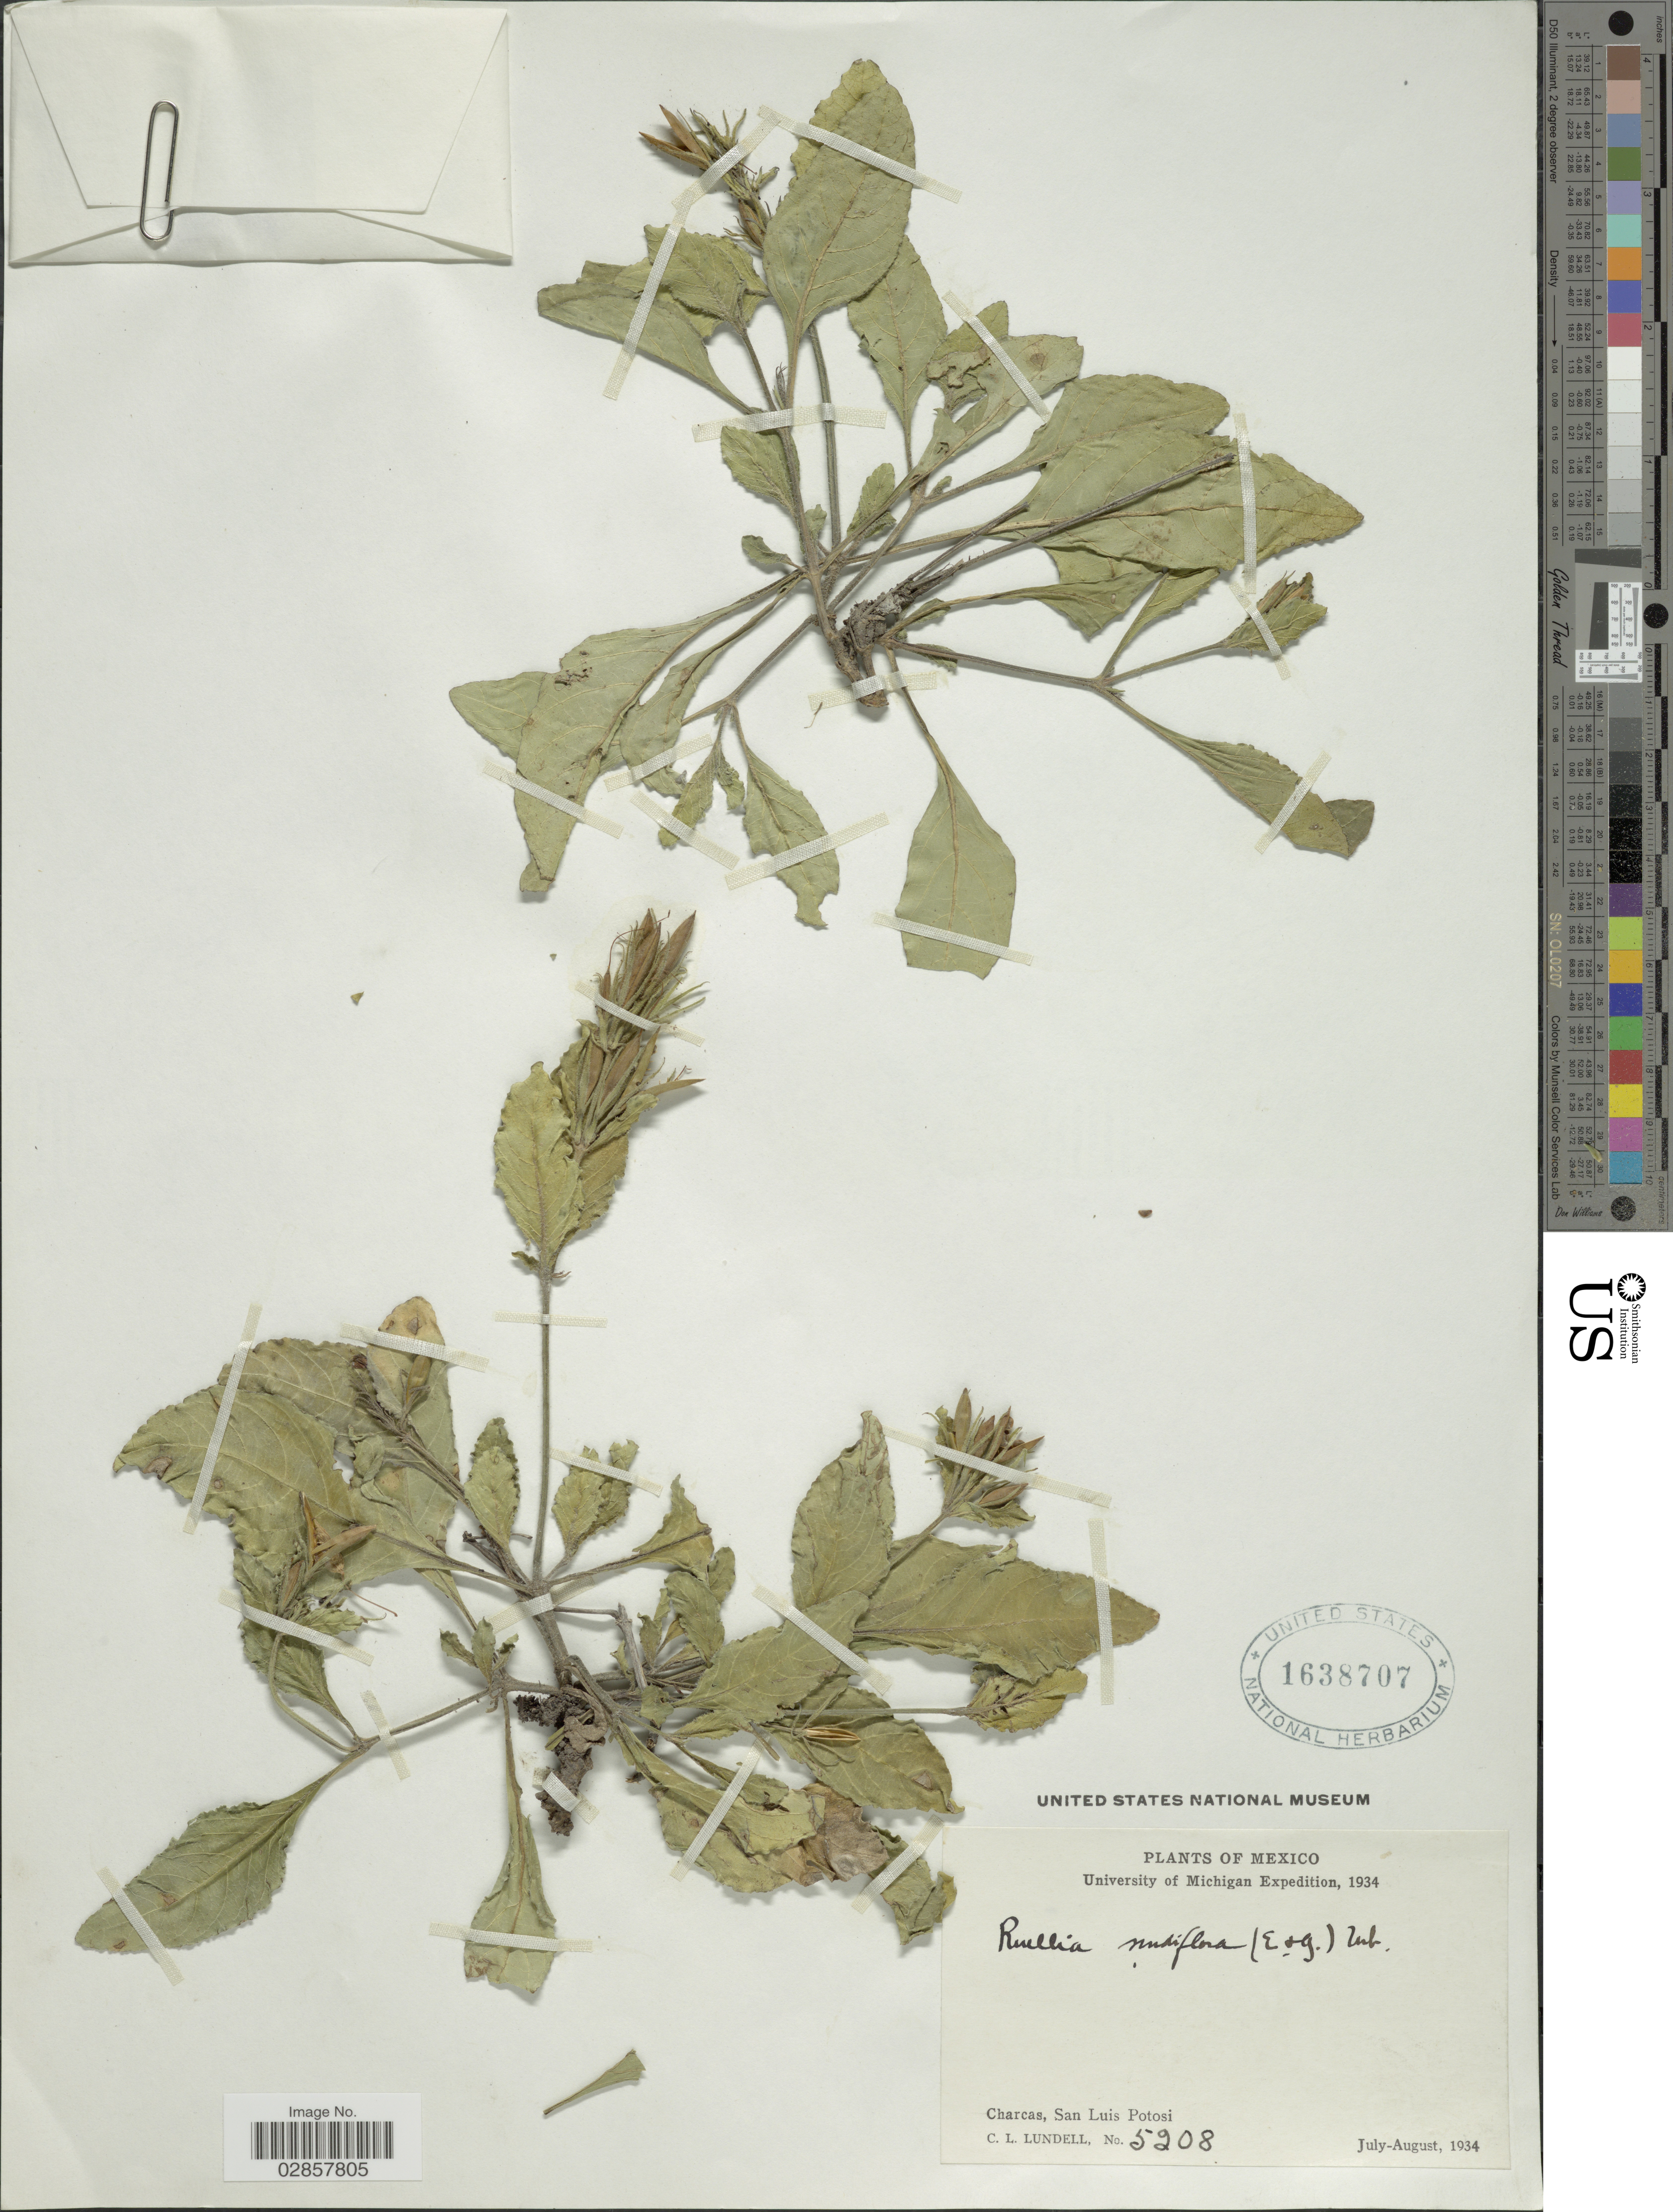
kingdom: Plantae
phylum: Tracheophyta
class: Magnoliopsida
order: Lamiales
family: Acanthaceae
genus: Ruellia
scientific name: Ruellia nudiflora var. congesta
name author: Leonard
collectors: C. L. Lundell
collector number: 5208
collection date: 1934-07/1934-08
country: Mexico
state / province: San Luis Potosí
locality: Charcas.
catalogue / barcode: US 1638707